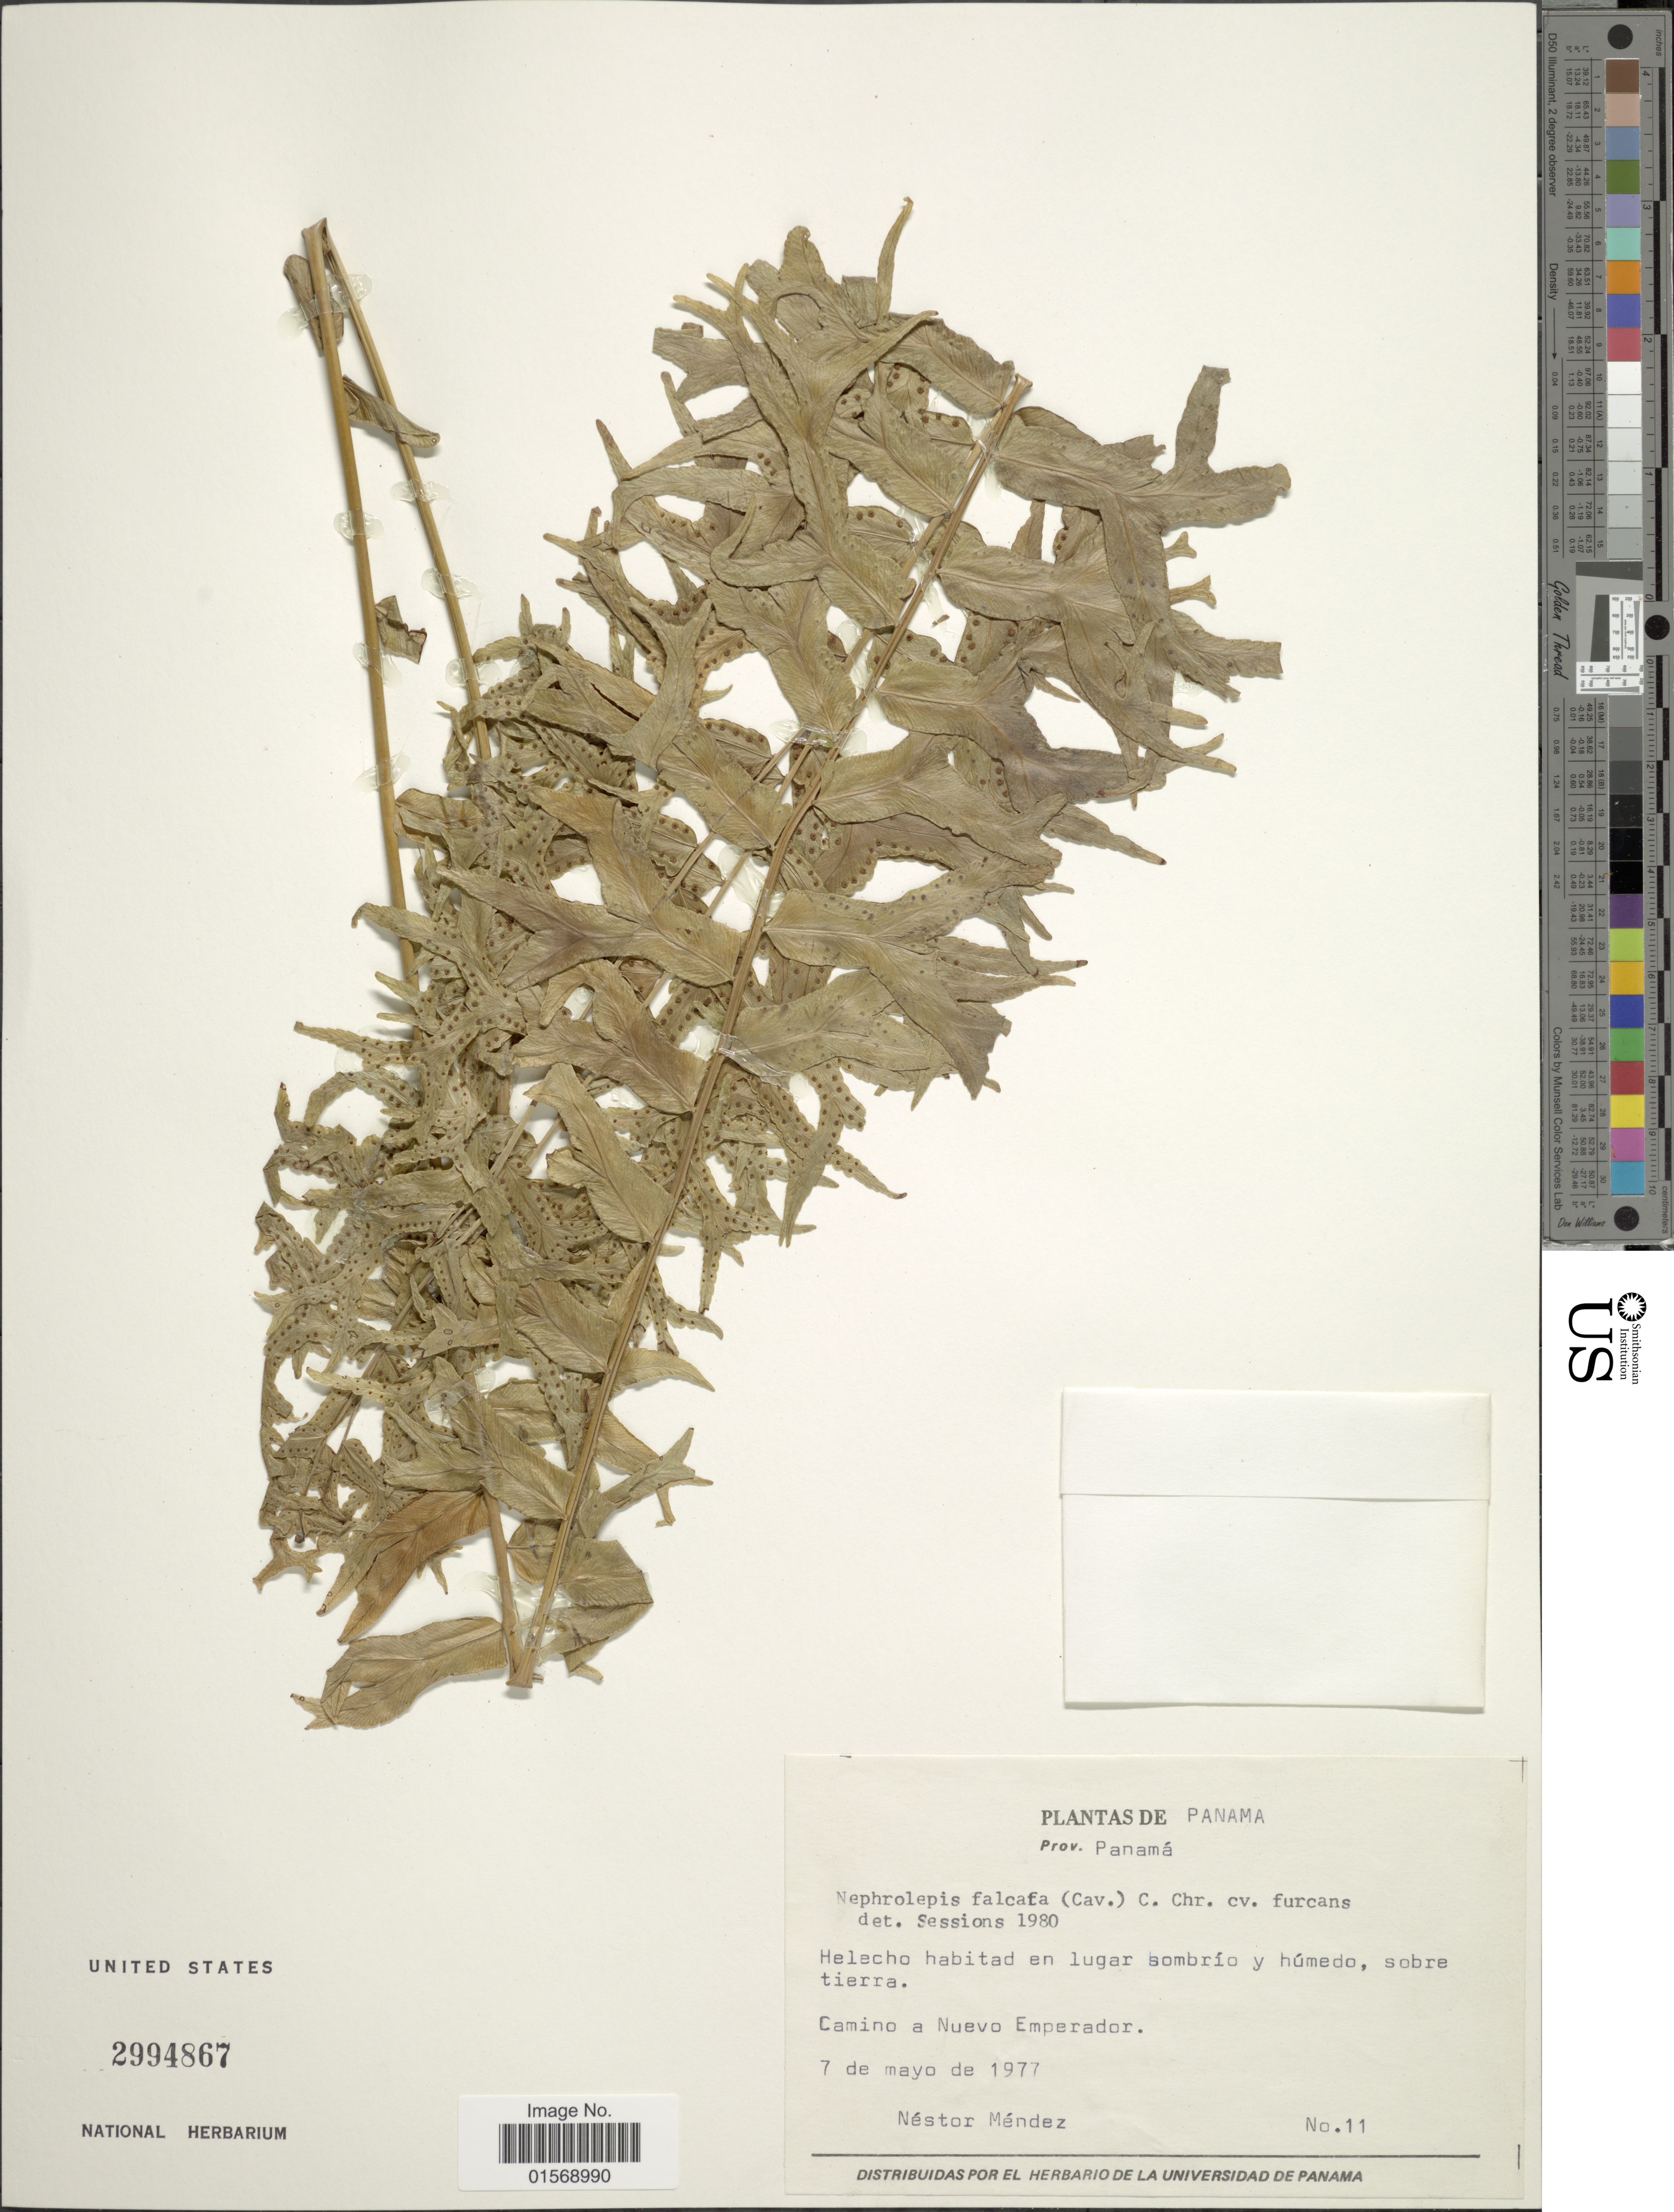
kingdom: Plantae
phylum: Tracheophyta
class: Polypodiopsida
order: Polypodiales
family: Nephrolepidaceae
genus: Nephrolepis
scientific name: Nephrolepis falcata 'Furcans'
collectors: N. Méndez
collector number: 11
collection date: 1977-05-07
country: Panama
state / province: Panamá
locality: Panama, Prov. Panamá, Camino de Nuevo Emperador.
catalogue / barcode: US 2994867